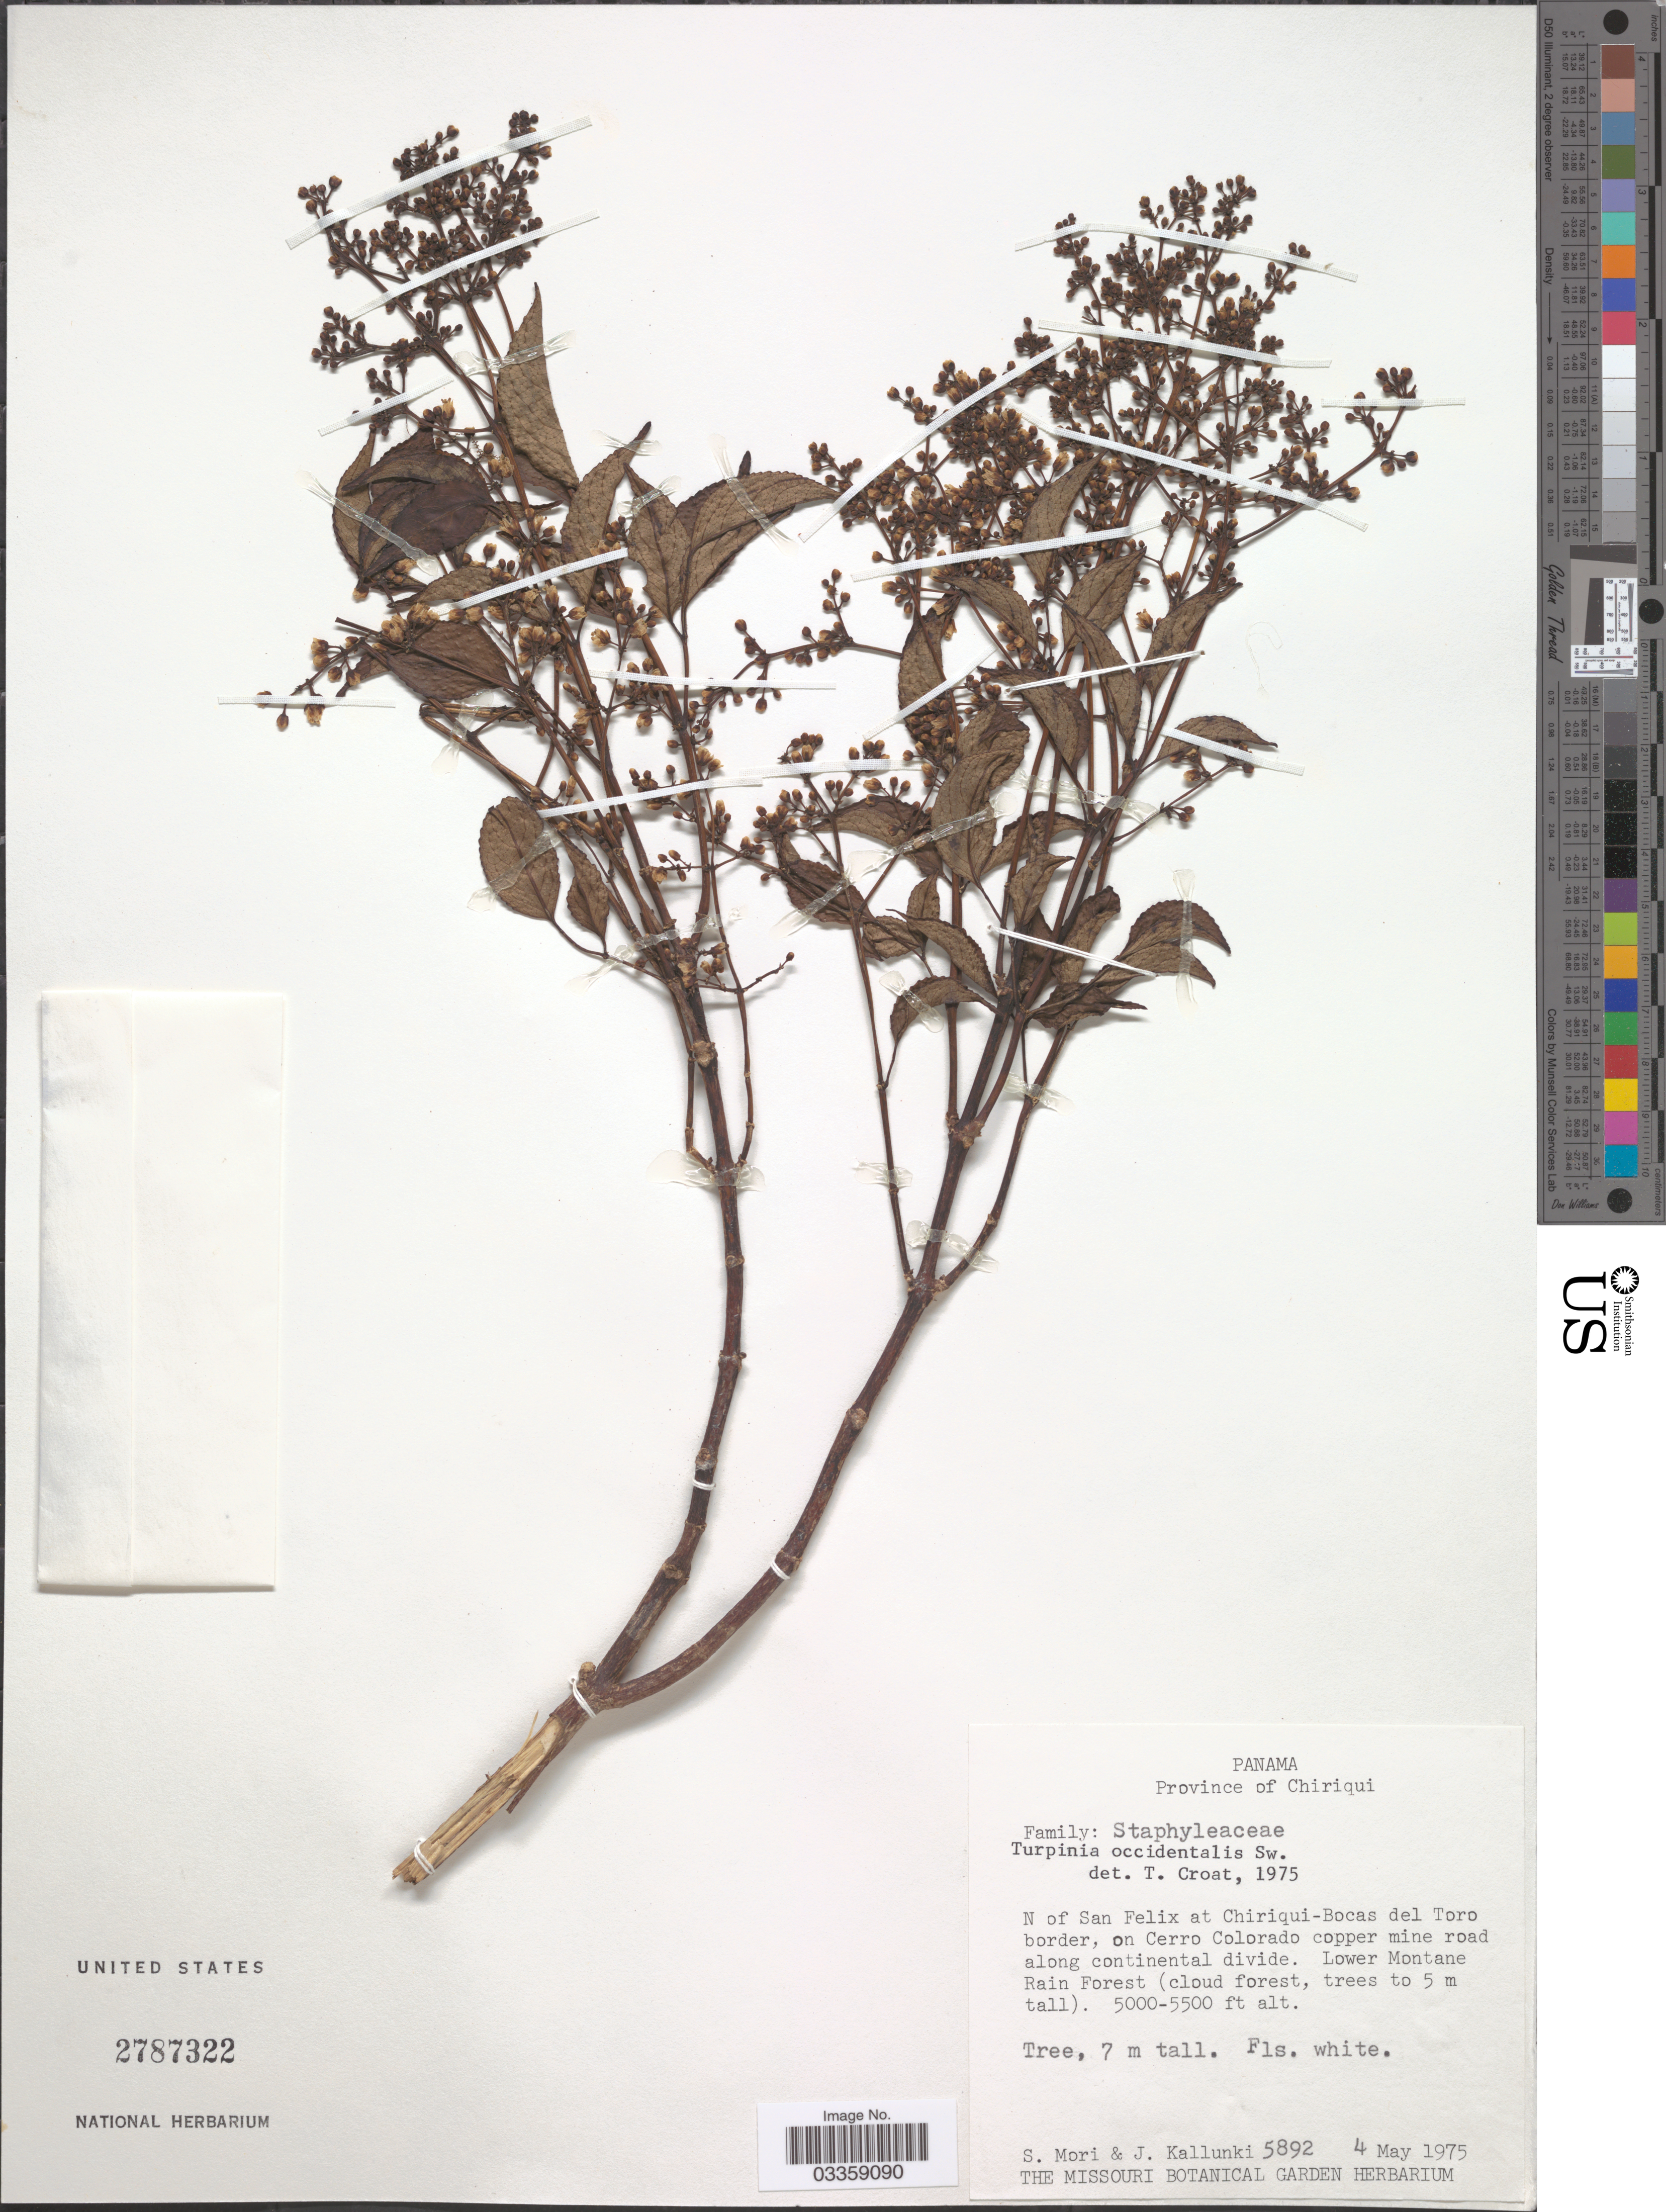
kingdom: Plantae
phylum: Tracheophyta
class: Magnoliopsida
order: Crossosomatales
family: Staphyleaceae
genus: Turpinia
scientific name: Turpinia occidentalis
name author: (Sw.) G. Don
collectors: S. Mori & J. Kallunki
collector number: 5892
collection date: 1975-05-04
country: Panama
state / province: Chiriqui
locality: N of San Felix at Chiriqui-Bocas del Toro border, on Cerro Colorado copper mine road along continental divide.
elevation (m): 1524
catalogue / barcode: US 2787322